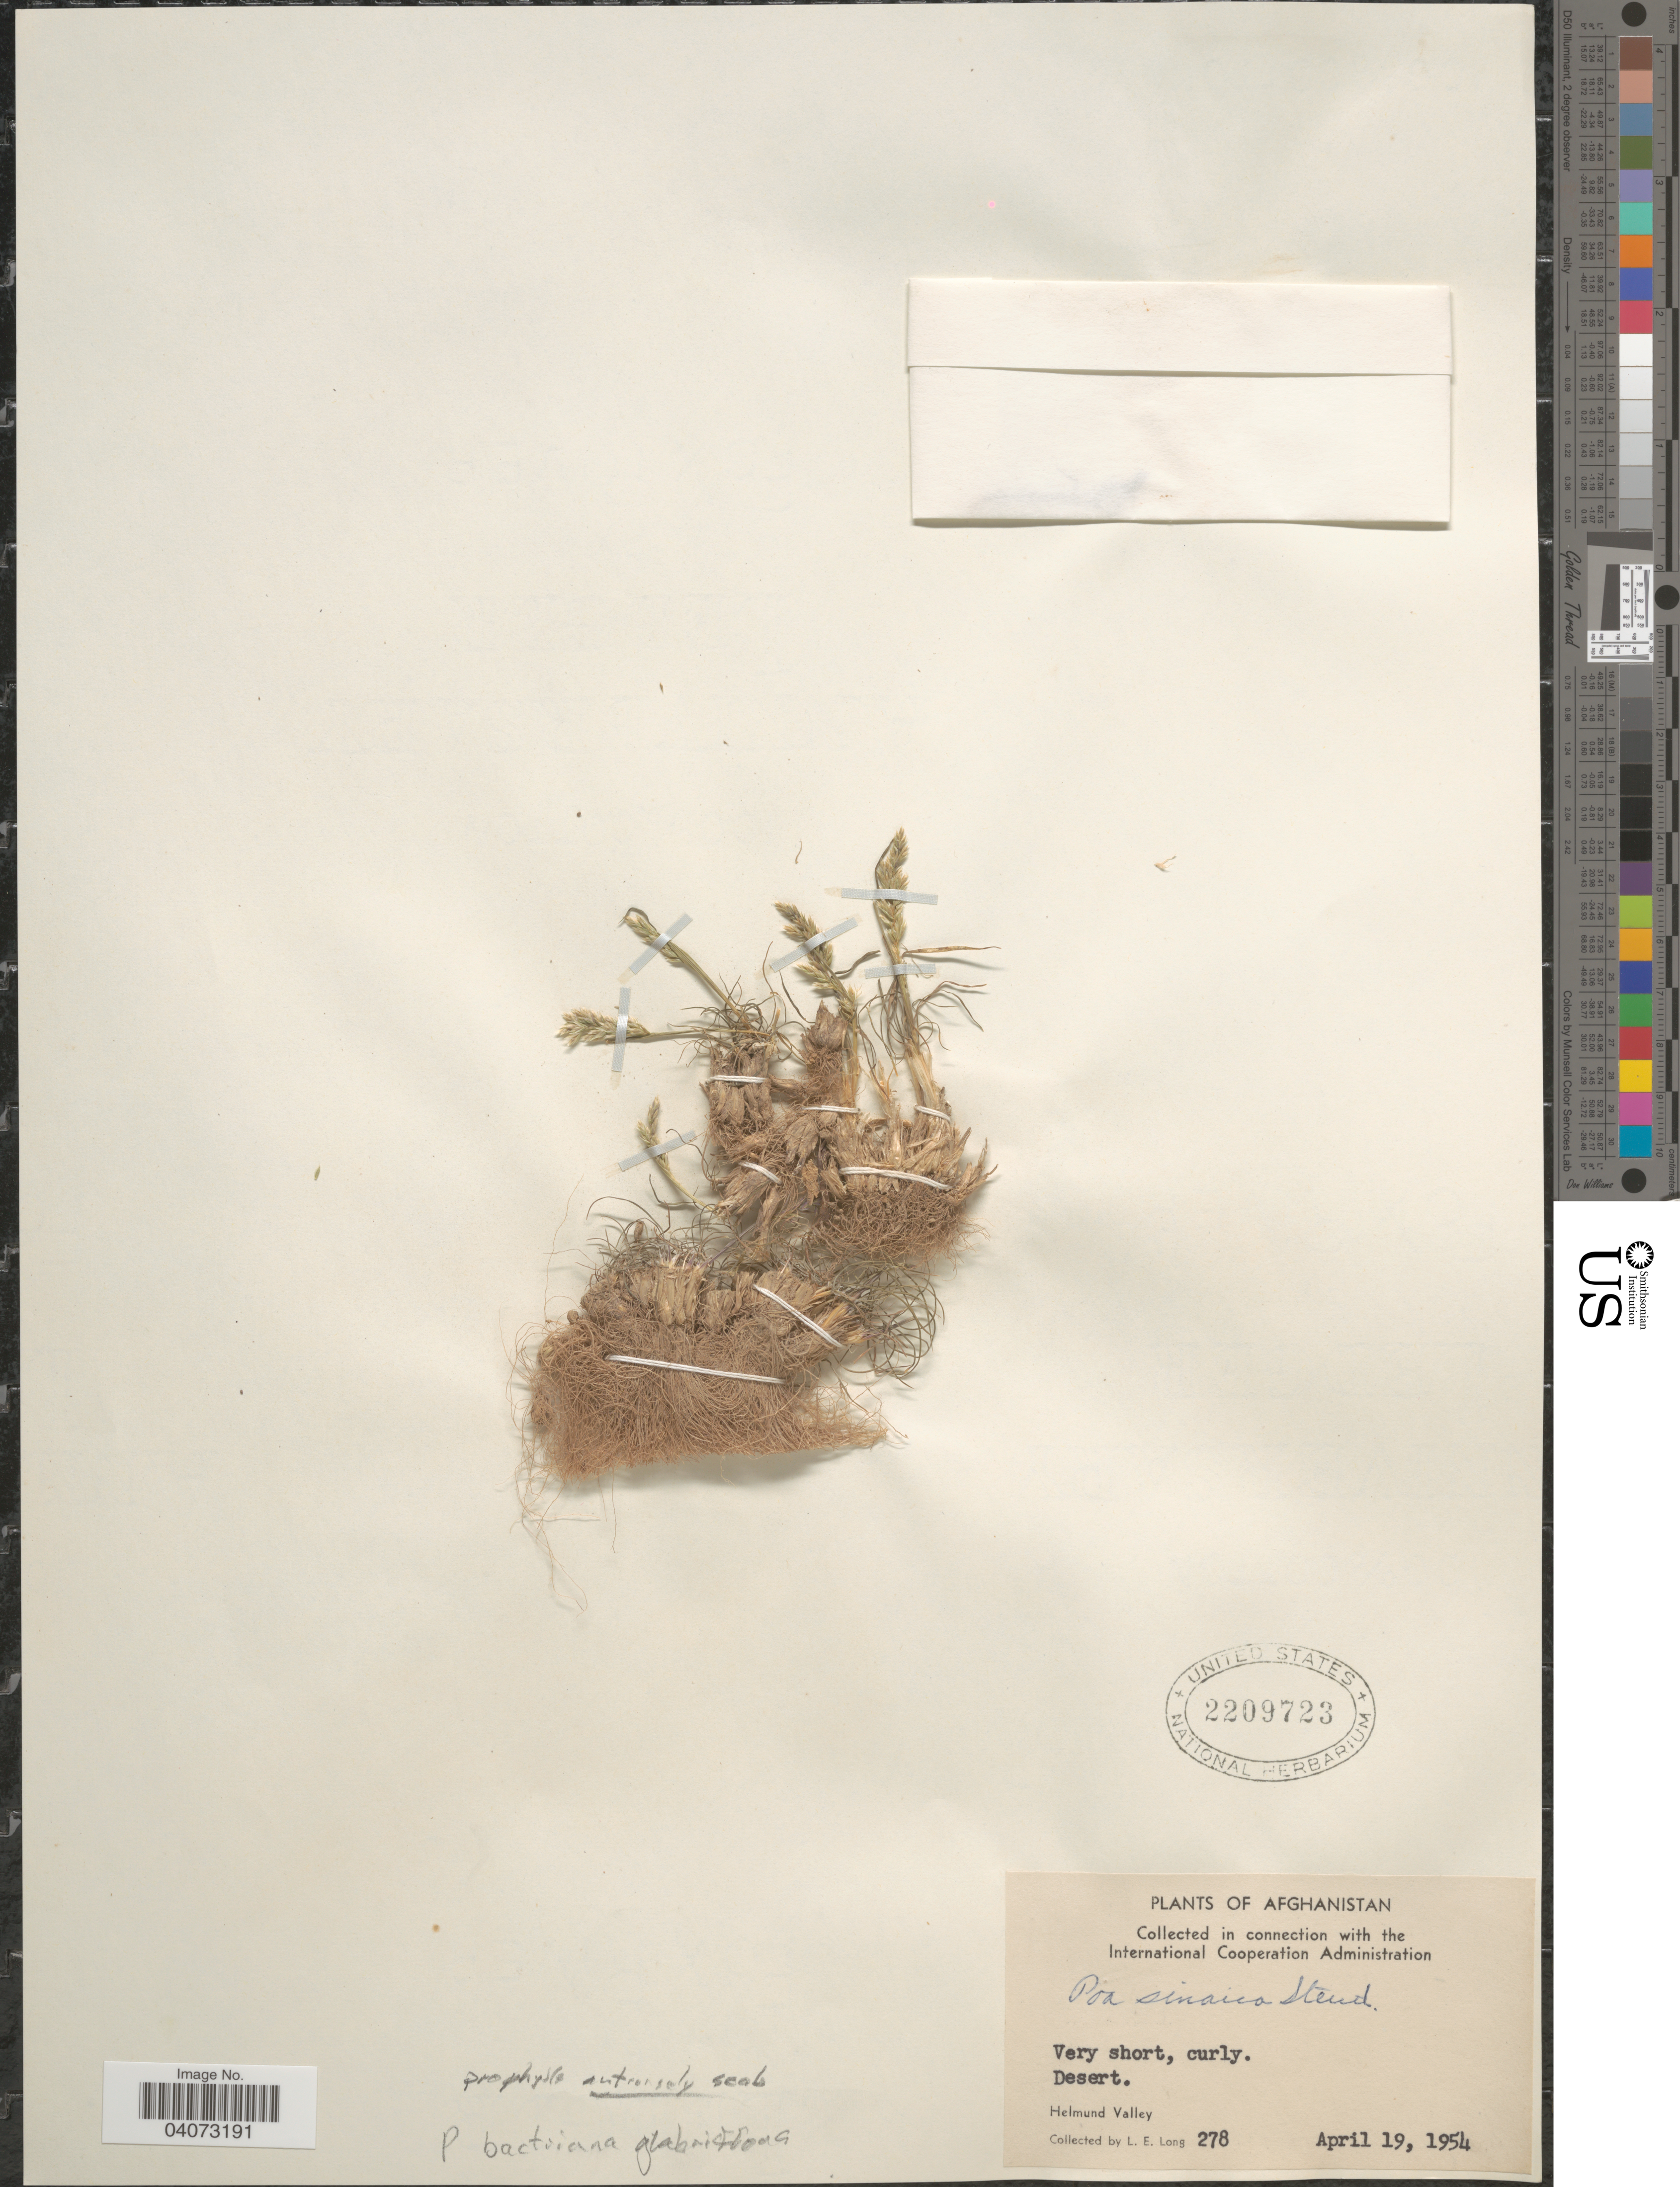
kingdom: Plantae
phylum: Tracheophyta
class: Liliopsida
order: Poales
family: Poaceae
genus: Poa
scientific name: Poa bactriana subsp. glabriflora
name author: (Roshev.) Tzvelev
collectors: L. E. Long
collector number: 278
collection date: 1954-04-19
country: Afghanistan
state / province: Helmand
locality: Helmund Valley.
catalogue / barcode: US 2209723